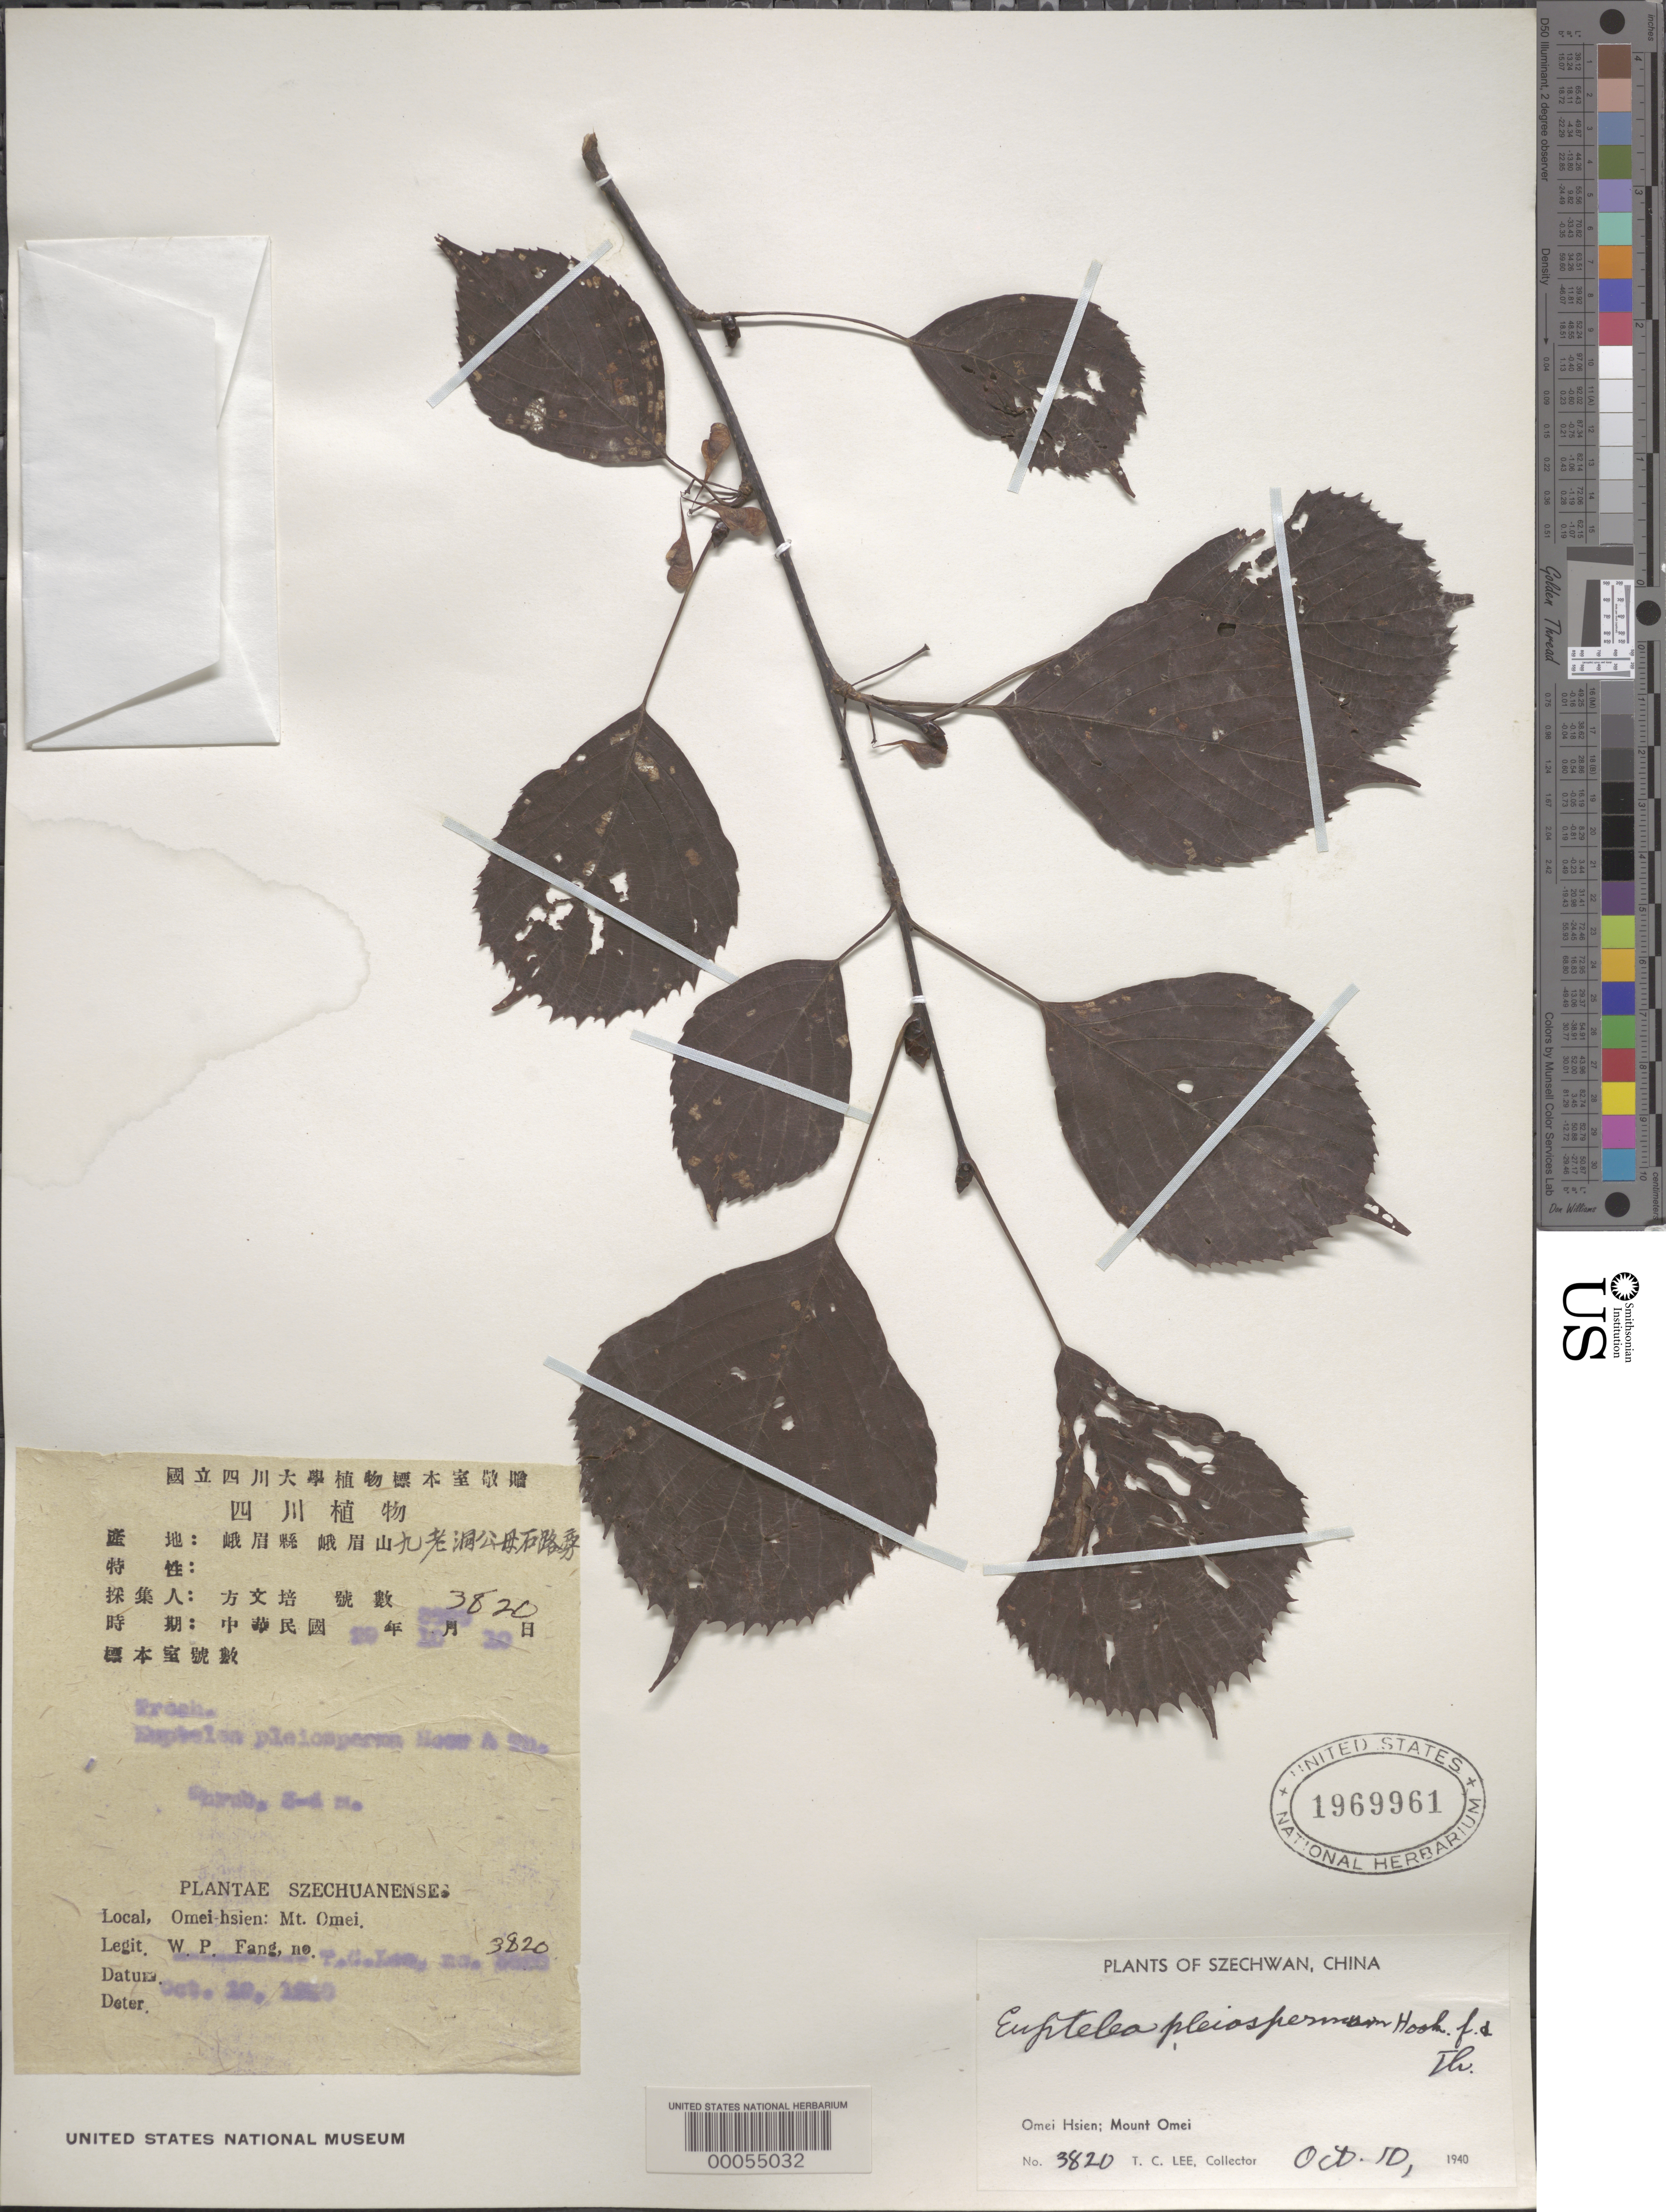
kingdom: Plantae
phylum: Tracheophyta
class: Magnoliopsida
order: Ranunculales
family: Eupteleaceae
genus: Euptelea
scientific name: Euptelea pleiosperma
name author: Hook. f. & Thomson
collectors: T. Lee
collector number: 3820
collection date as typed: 10 Oct 1940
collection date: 1940-10-10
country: China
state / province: Sichuan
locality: Omei-hsien: mt. omei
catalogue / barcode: US 1969961